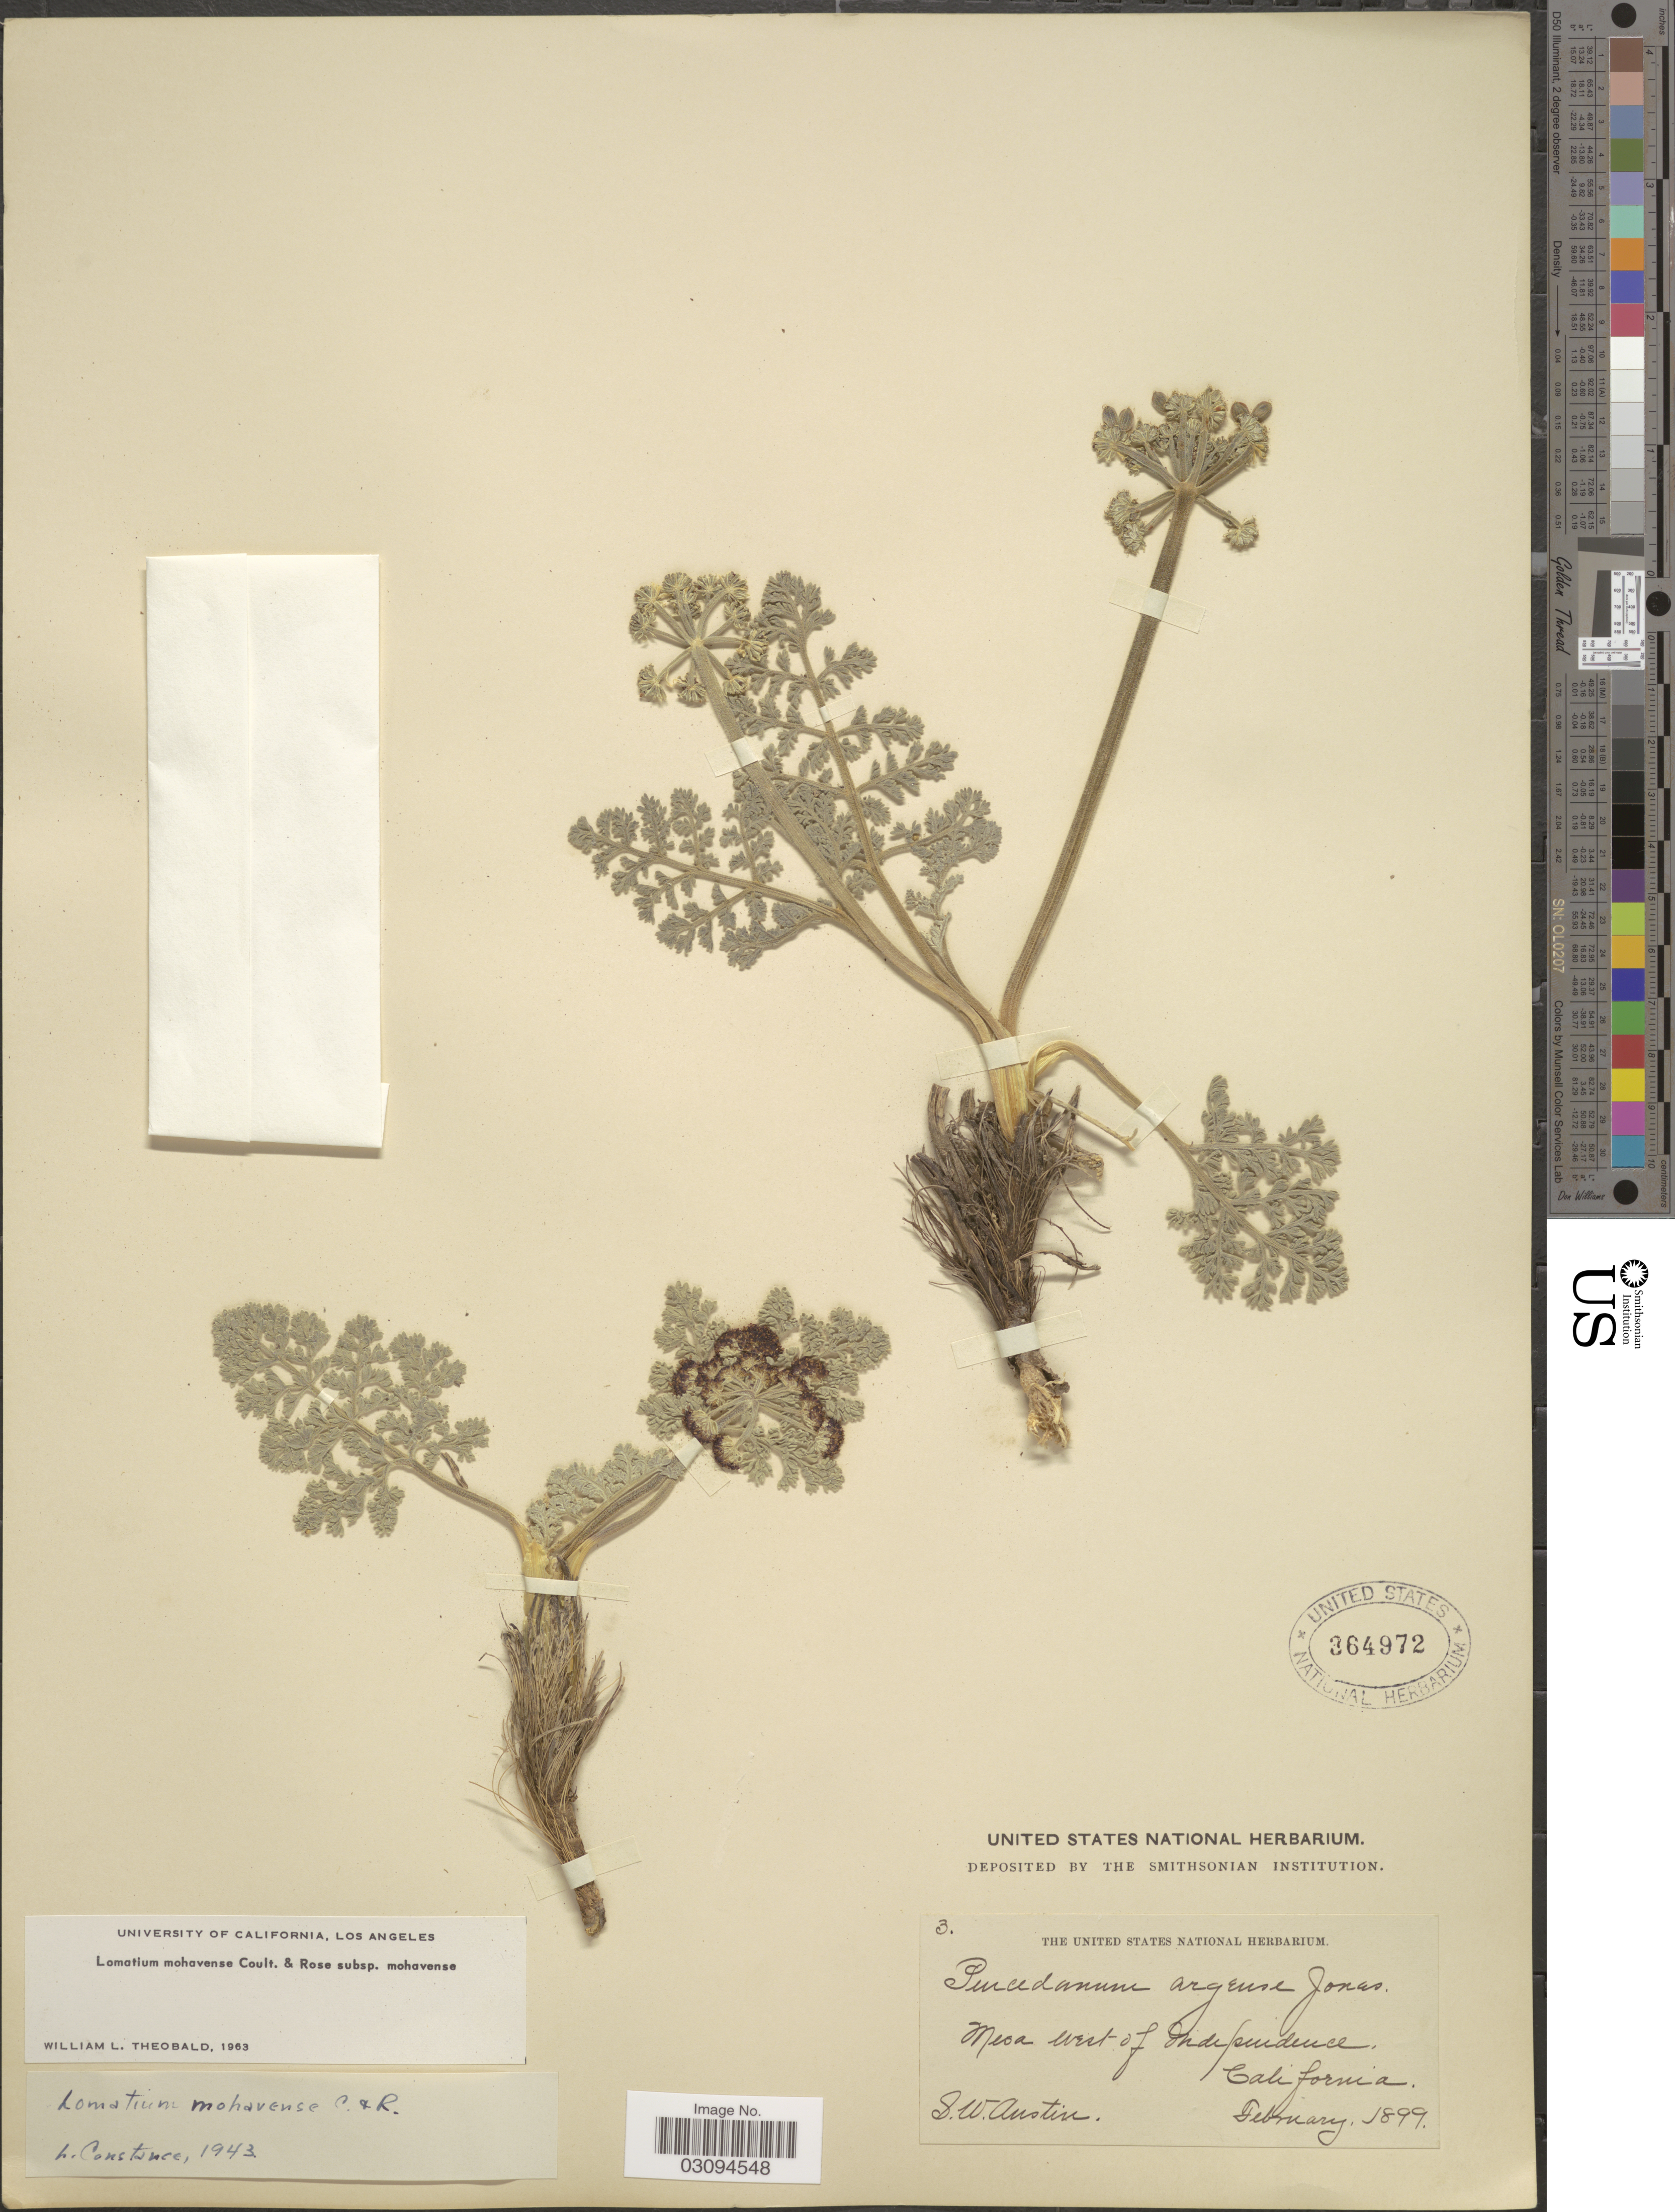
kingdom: Plantae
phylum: Tracheophyta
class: Magnoliopsida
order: Apiales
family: Apiaceae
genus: Lomatium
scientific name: Lomatium mohavense subsp. mohavense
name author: (J.M. Coult. & Rose) J.M. Coult. & Rose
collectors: S. Austin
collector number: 3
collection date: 1899-02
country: United States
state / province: California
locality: Mesa west of Independence.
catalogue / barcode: US 364972